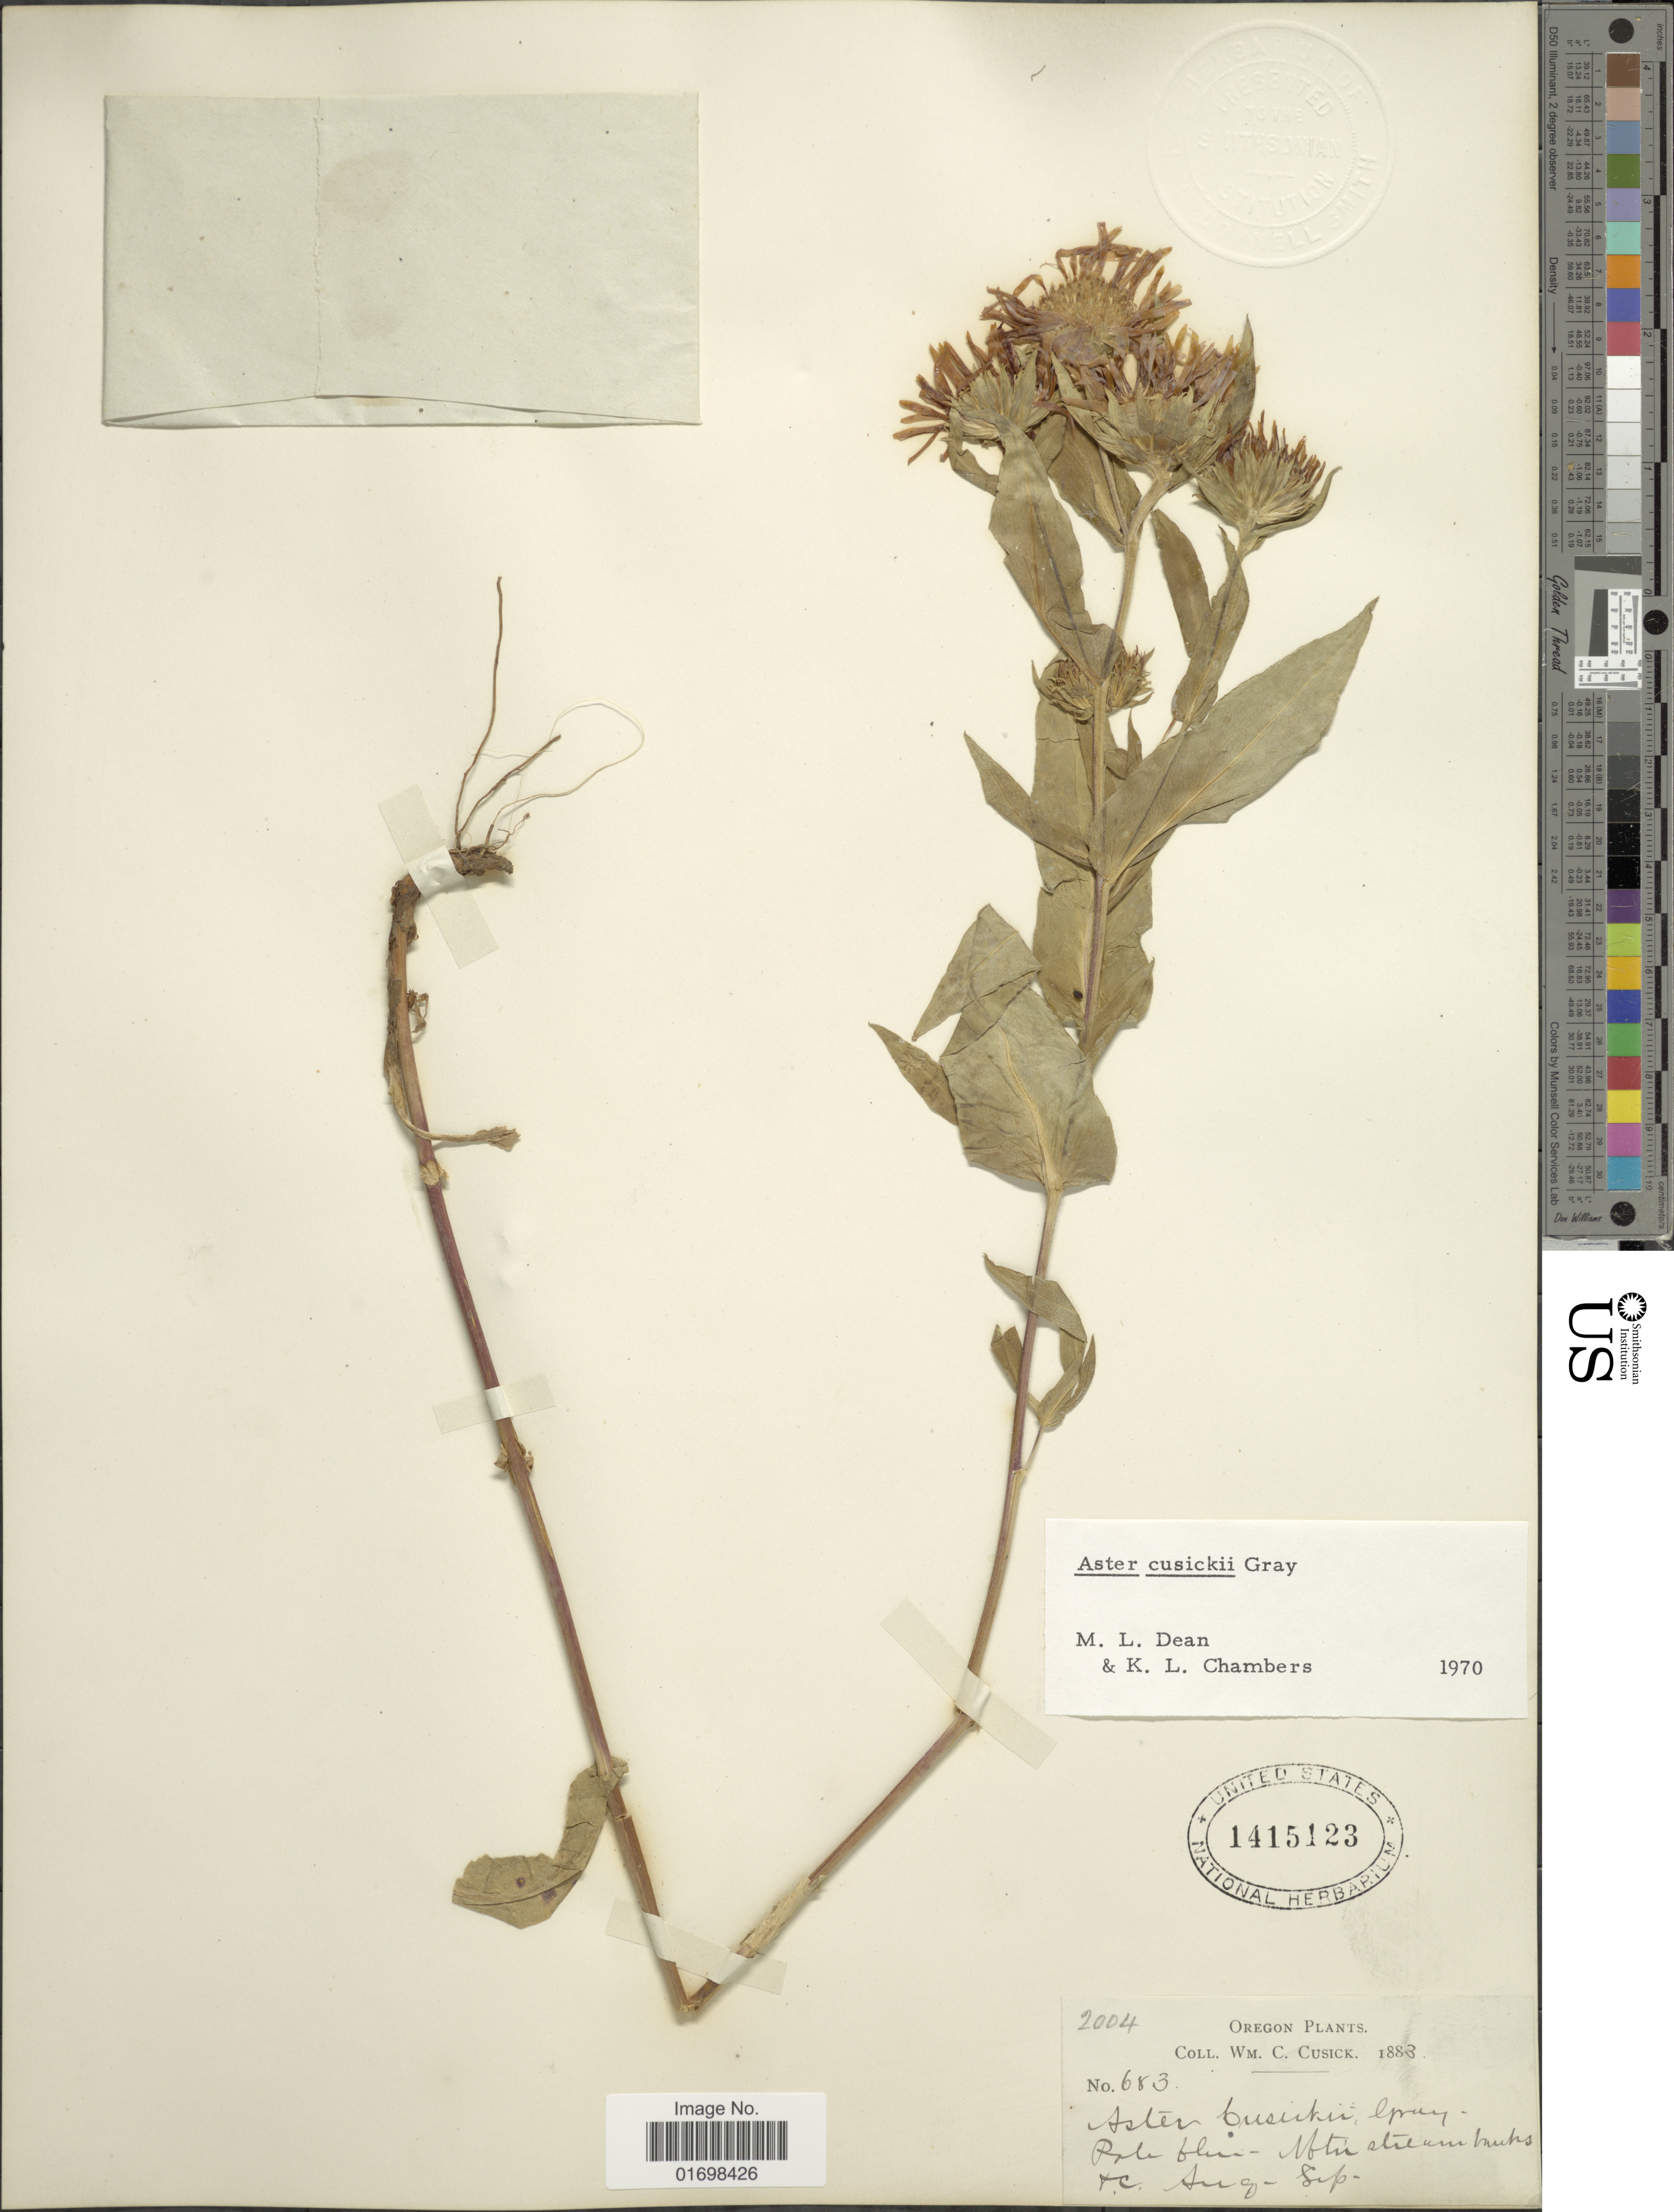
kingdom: Plantae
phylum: Tracheophyta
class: Magnoliopsida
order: Asterales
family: Asteraceae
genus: Symphyotrichum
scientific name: Symphyotrichum cusickii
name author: (A. Gray) G.L. Nesom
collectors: W. C. Cusick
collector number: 683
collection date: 1883-08/1883-09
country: United States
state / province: Oregon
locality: Oregon. Mtn Stream banks.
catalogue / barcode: US 1415123